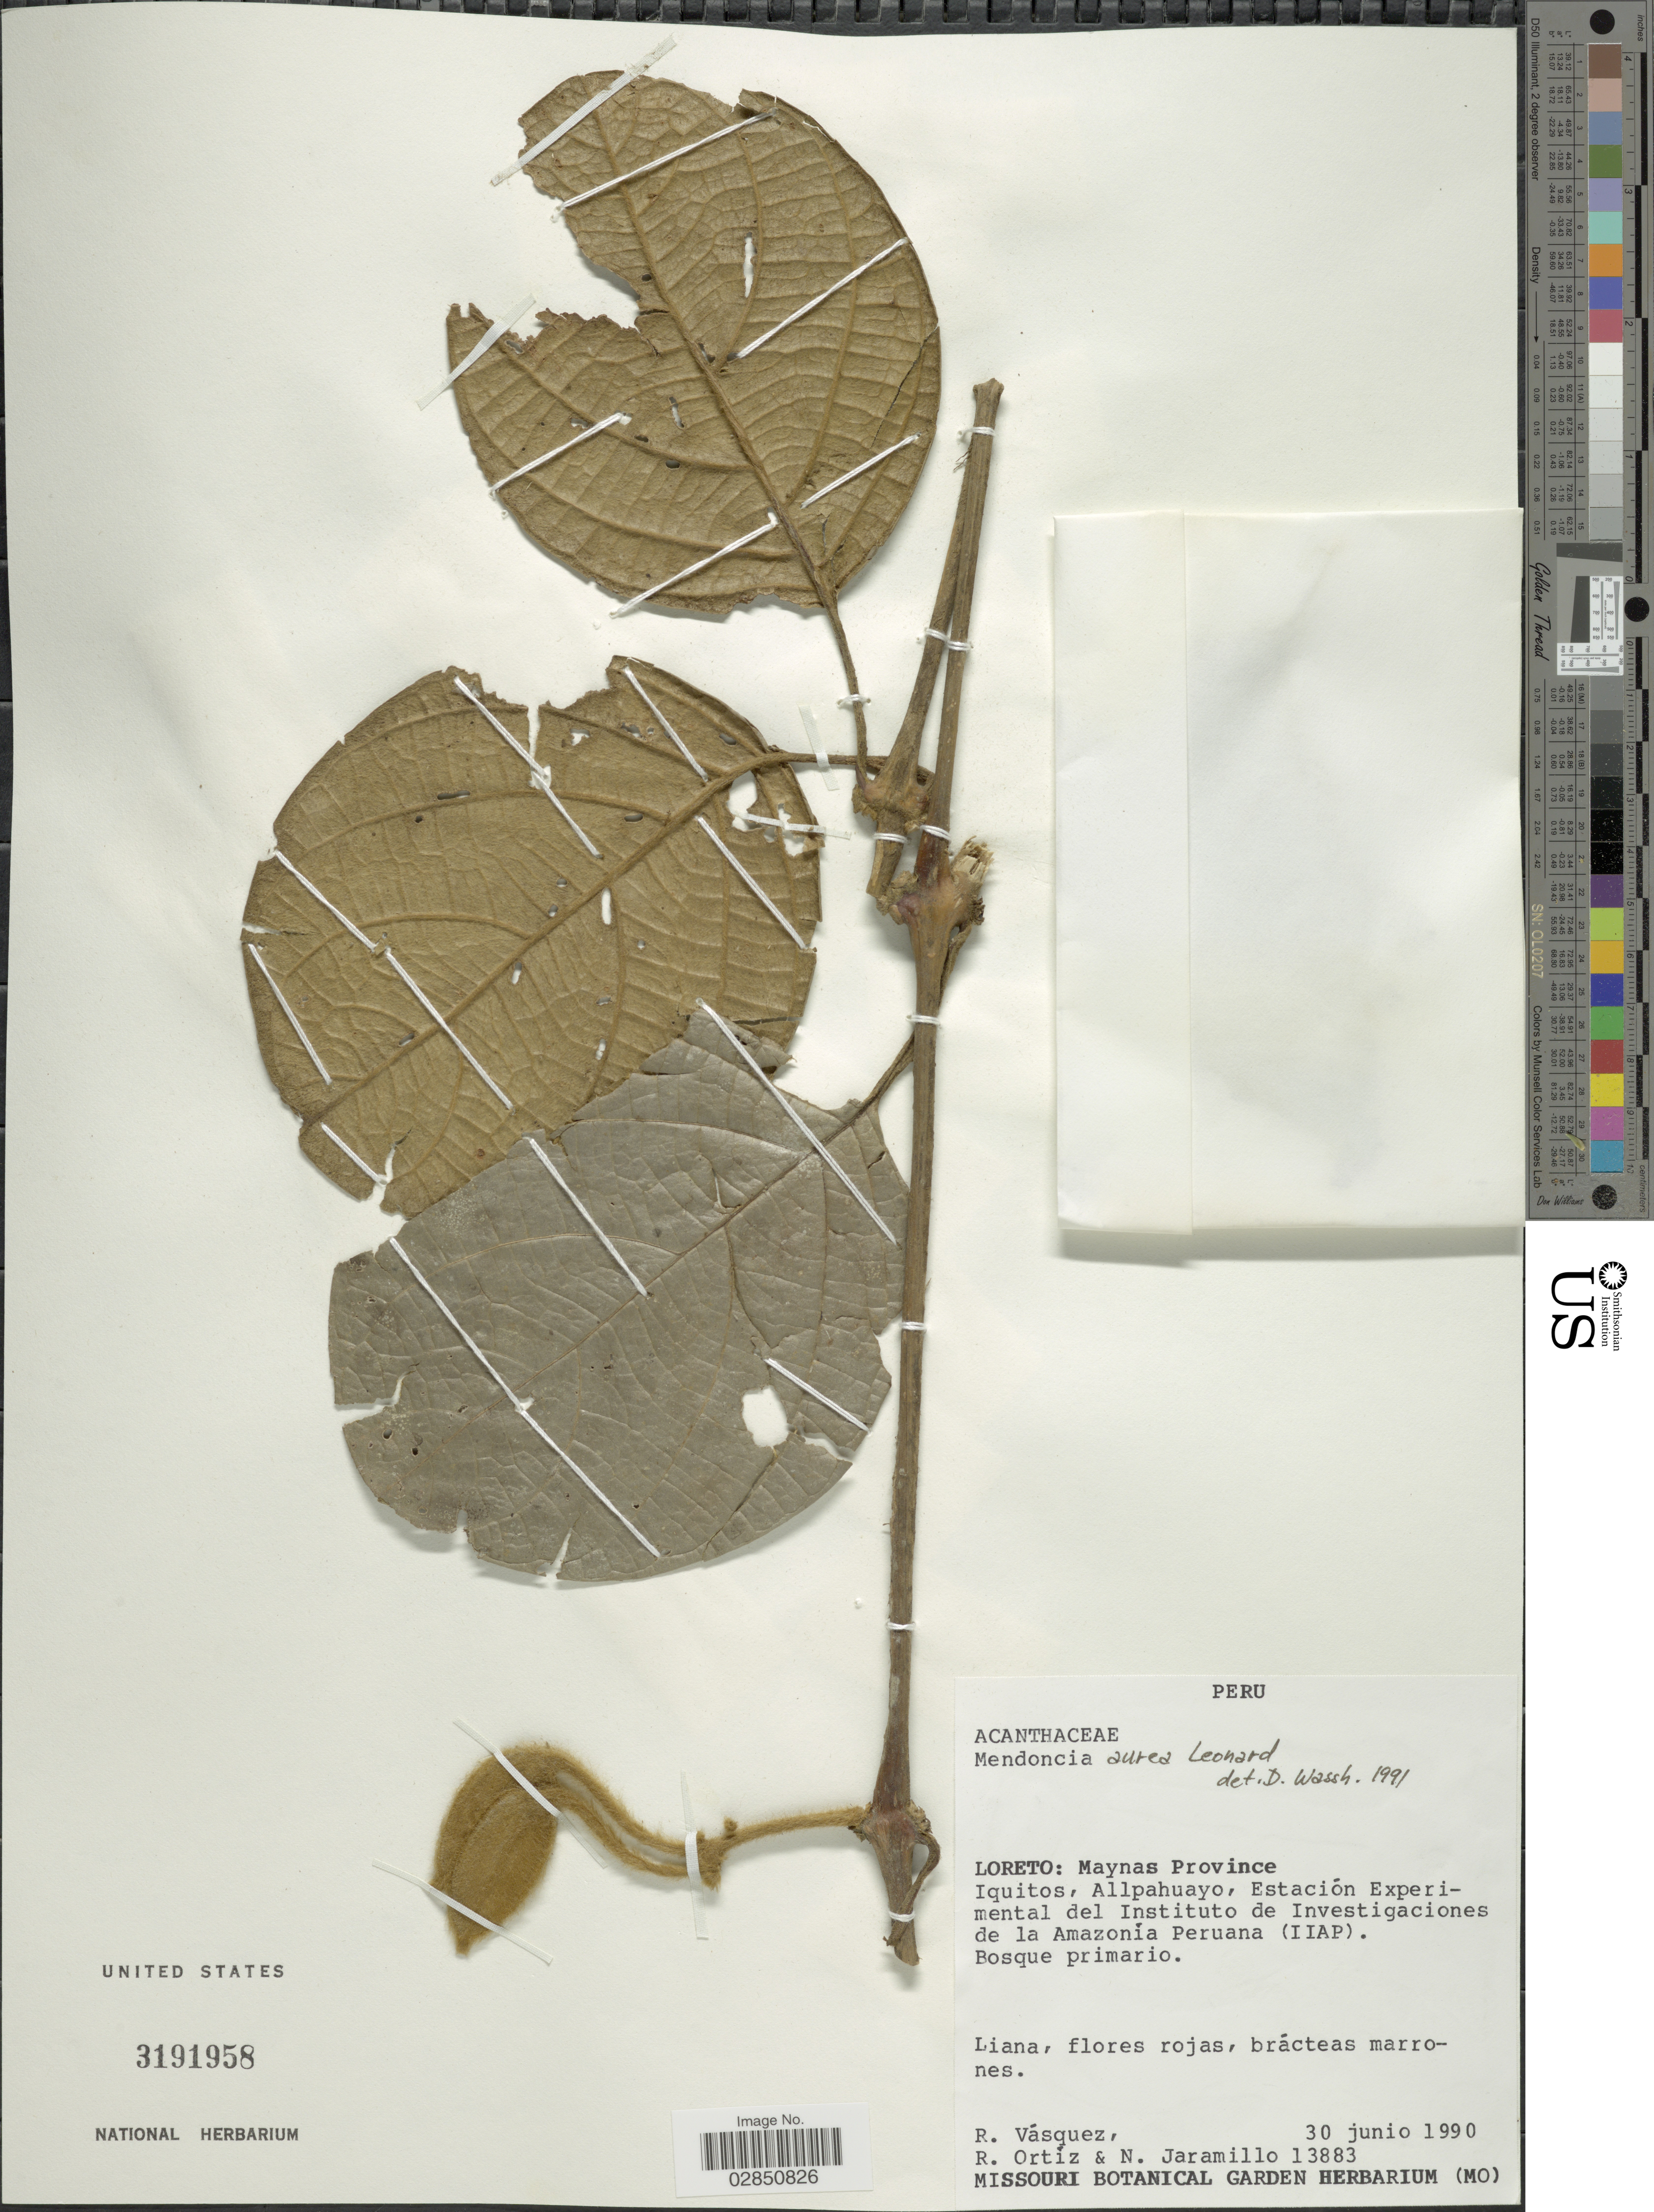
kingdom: Plantae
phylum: Tracheophyta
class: Magnoliopsida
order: Lamiales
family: Acanthaceae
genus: Mendoncia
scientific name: Mendoncia aurea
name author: Leonard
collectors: R. Vásquez, R. Ortiz & N. Jaramillo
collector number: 13883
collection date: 1990-06-30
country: Peru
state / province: Loreto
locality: Maynas Province. Iquitos, Allpahuayo, Estación Experimental del Instituto de Investigaciones de la Amazonia Peruana (IIAP).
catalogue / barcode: US 3191958